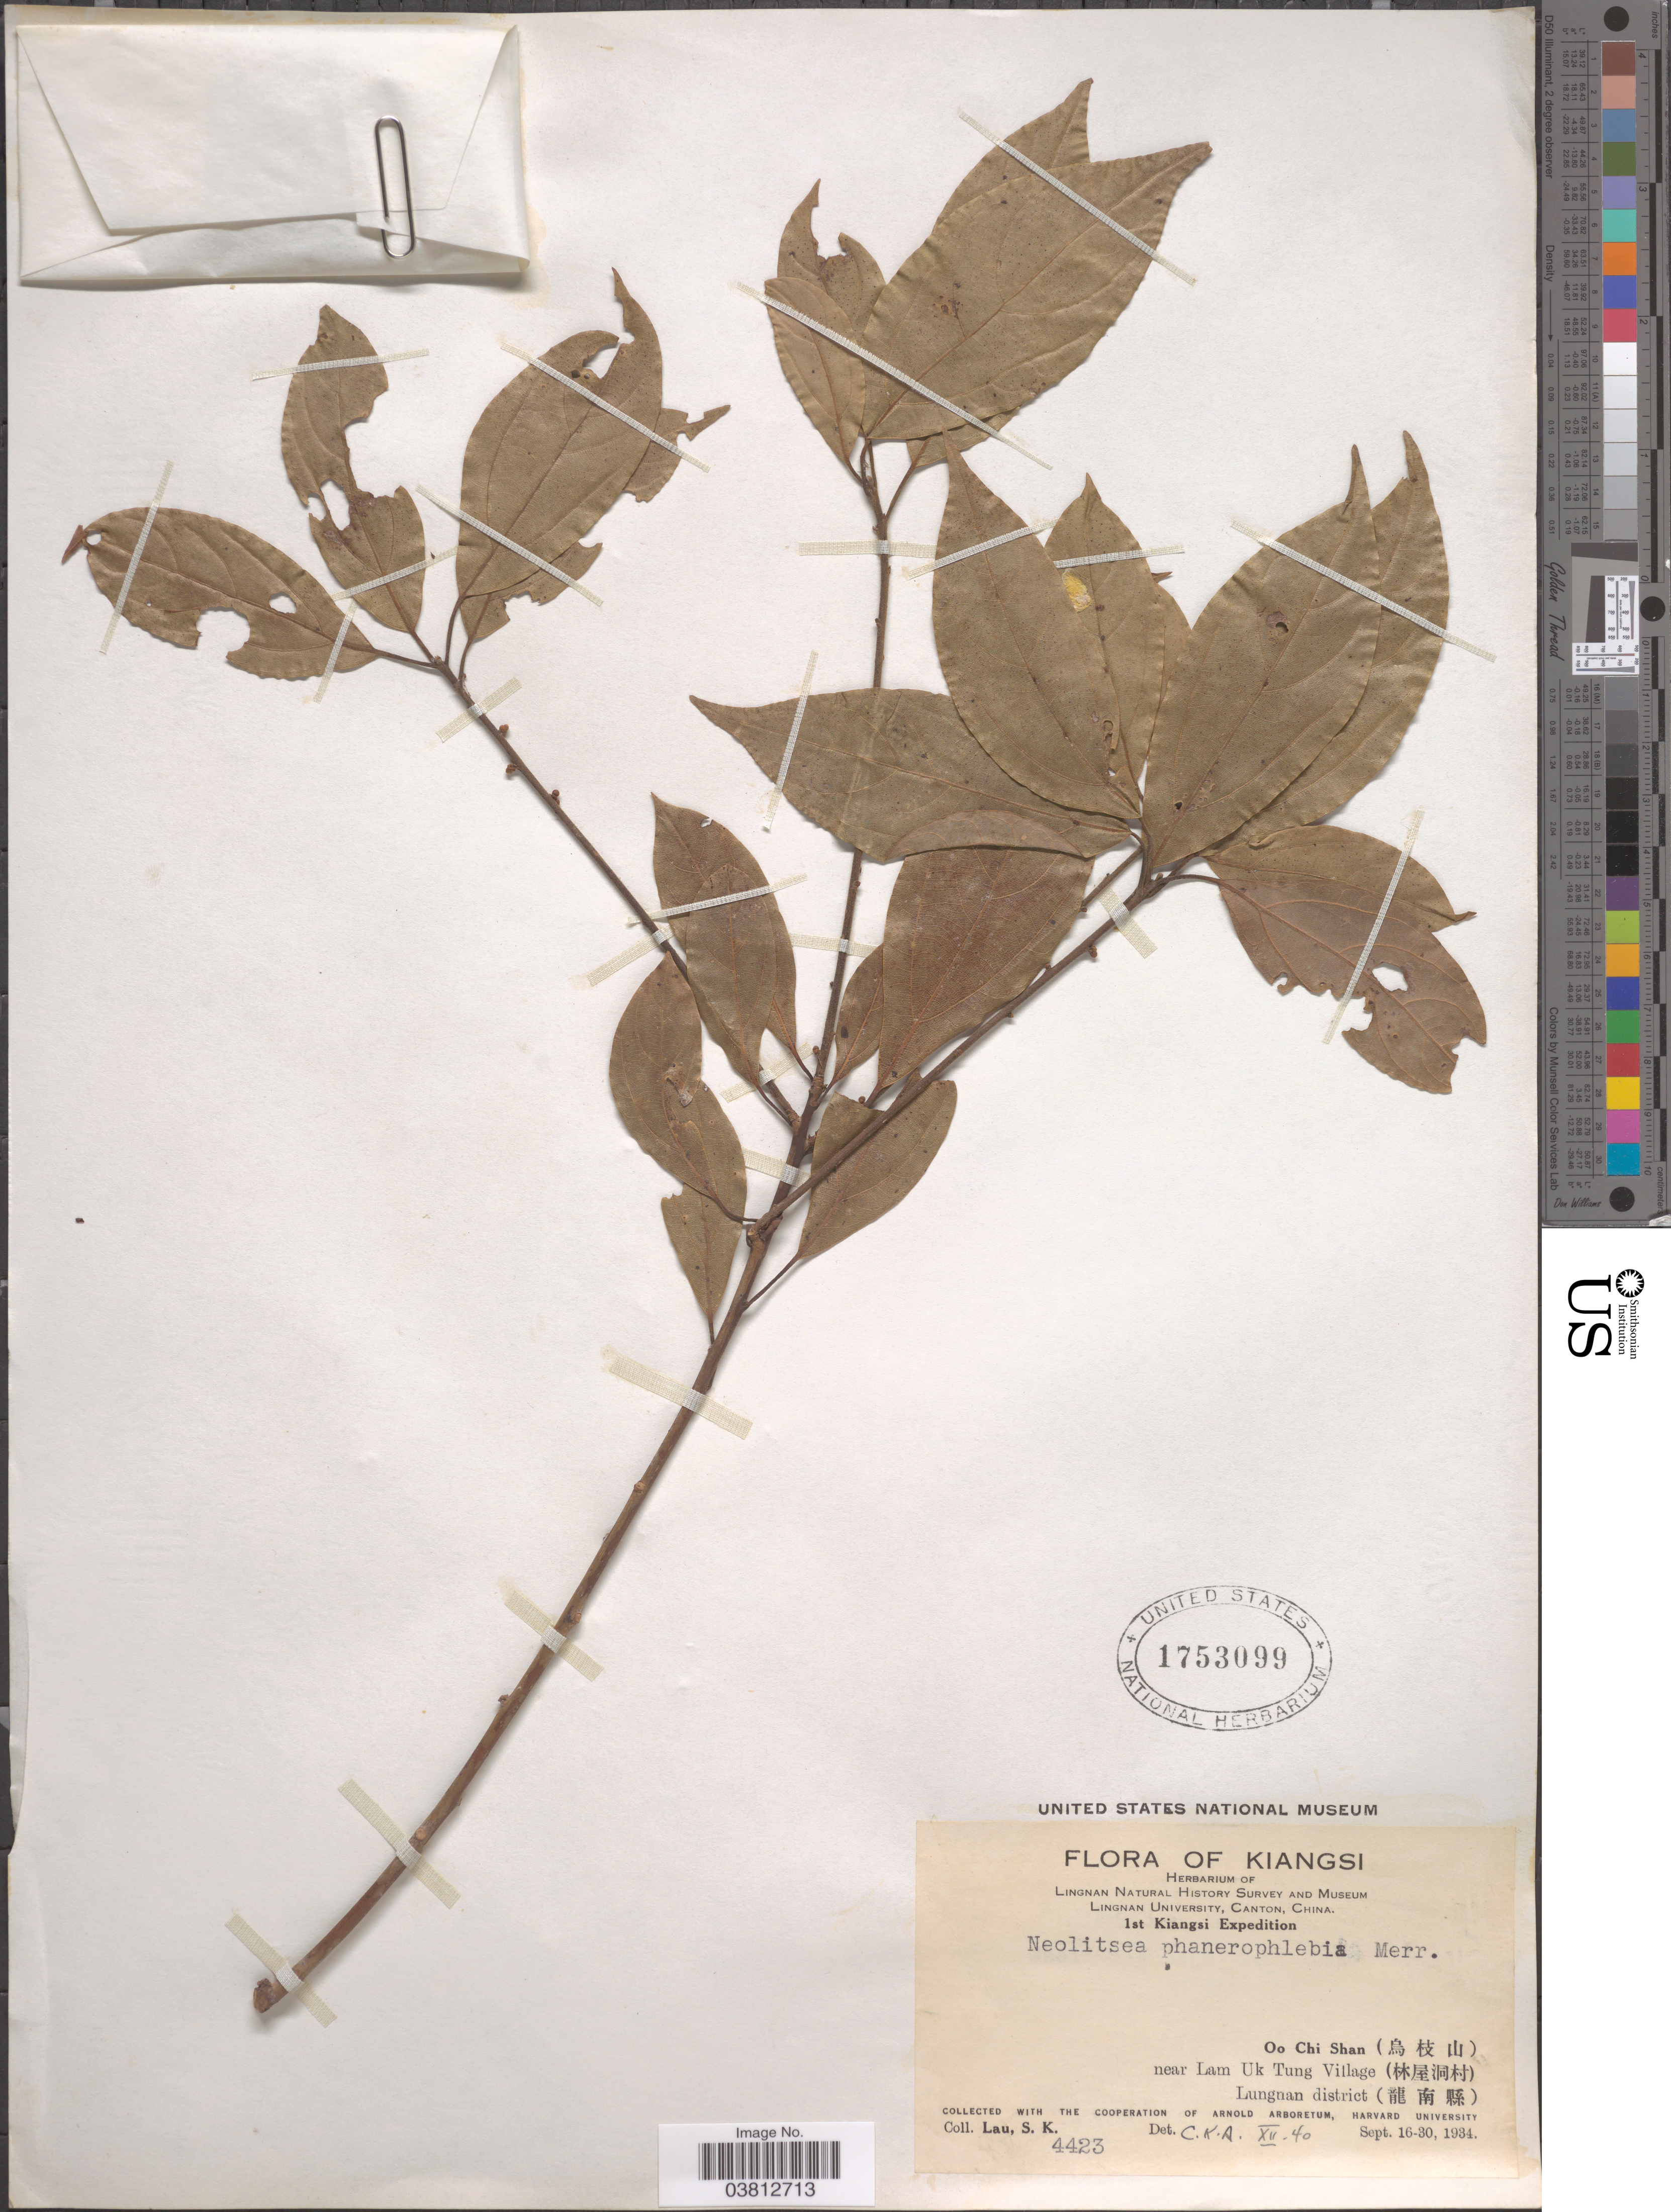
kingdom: Plantae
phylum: Tracheophyta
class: Magnoliopsida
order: Laurales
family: Lauraceae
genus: Neolitsea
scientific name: Neolitsea phanerophlebia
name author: Merr.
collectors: S. K. Lau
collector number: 4423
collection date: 1934-09-16/1934-09-30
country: China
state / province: Jiangxi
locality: Kiangsi. Oo Chi Shan (X) near Lam Uk Tung Village (X) Lungnan District (X).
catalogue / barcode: US 1753099